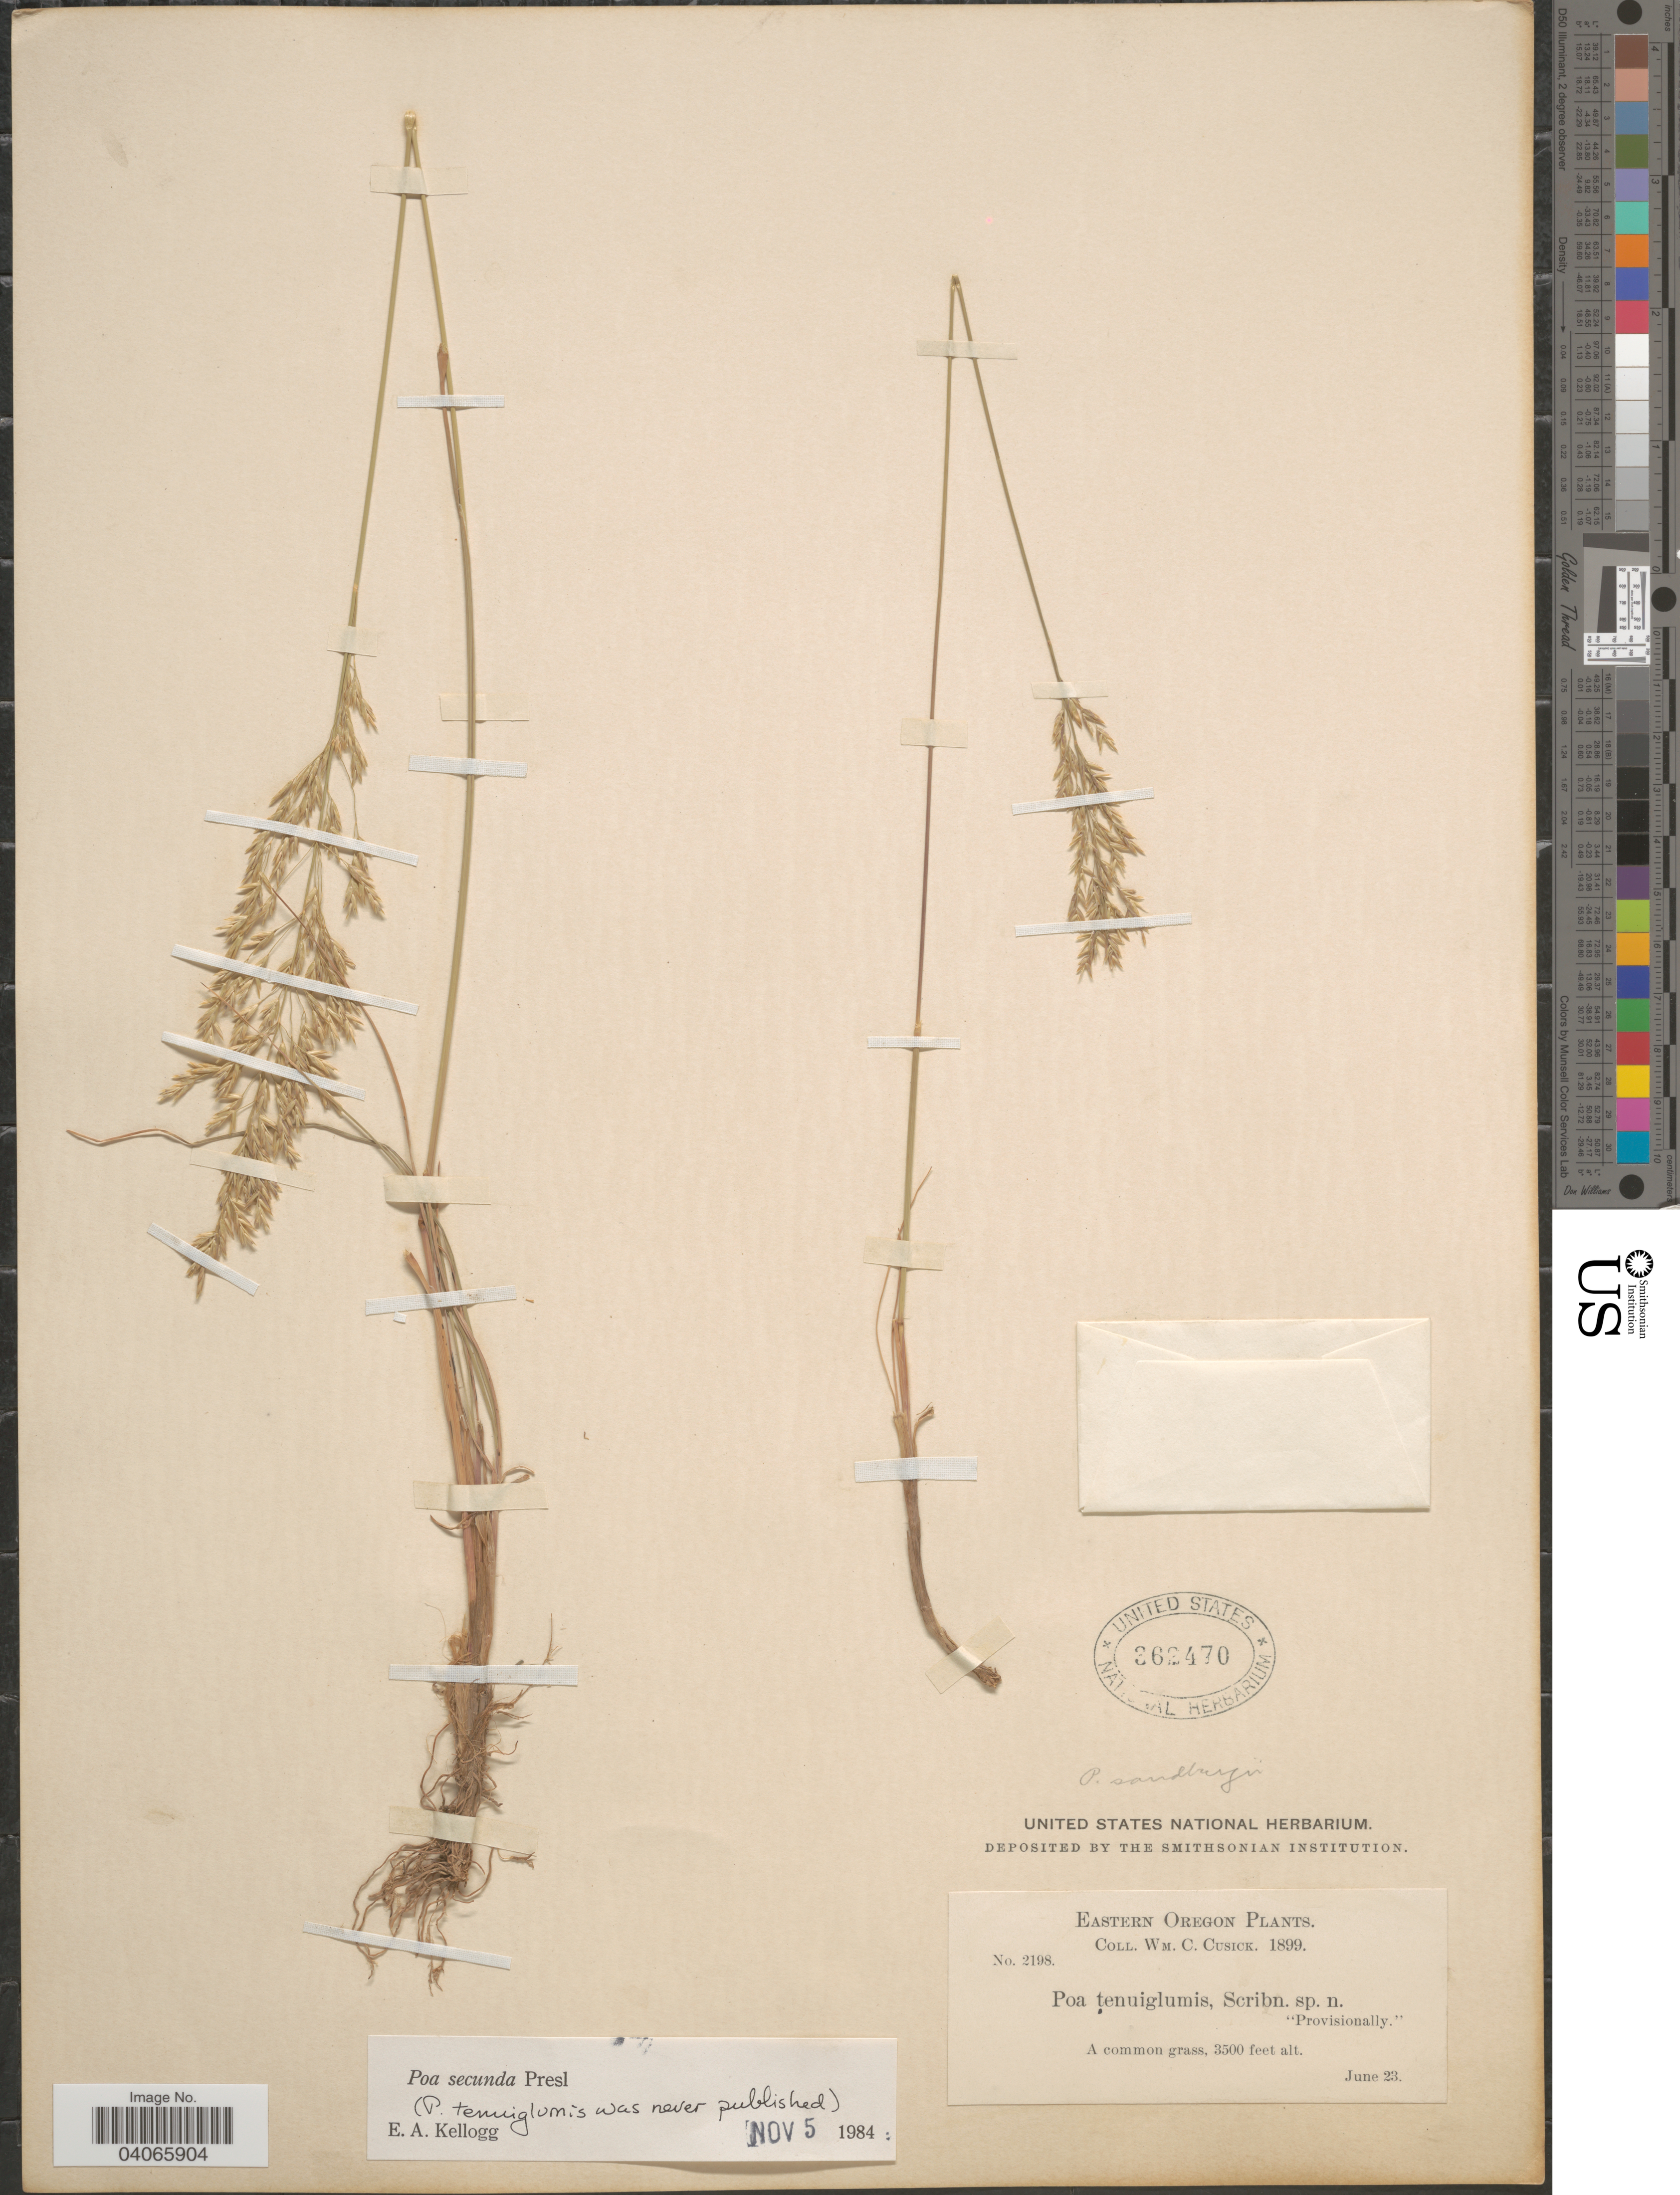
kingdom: Plantae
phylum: Tracheophyta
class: Liliopsida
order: Poales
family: Poaceae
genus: Poa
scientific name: Poa secunda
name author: J. Presl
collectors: W. C. Cusick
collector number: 2198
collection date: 1899-06-23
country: United States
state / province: Oregon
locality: Eastern Oregon.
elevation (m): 1067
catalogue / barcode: US 362470